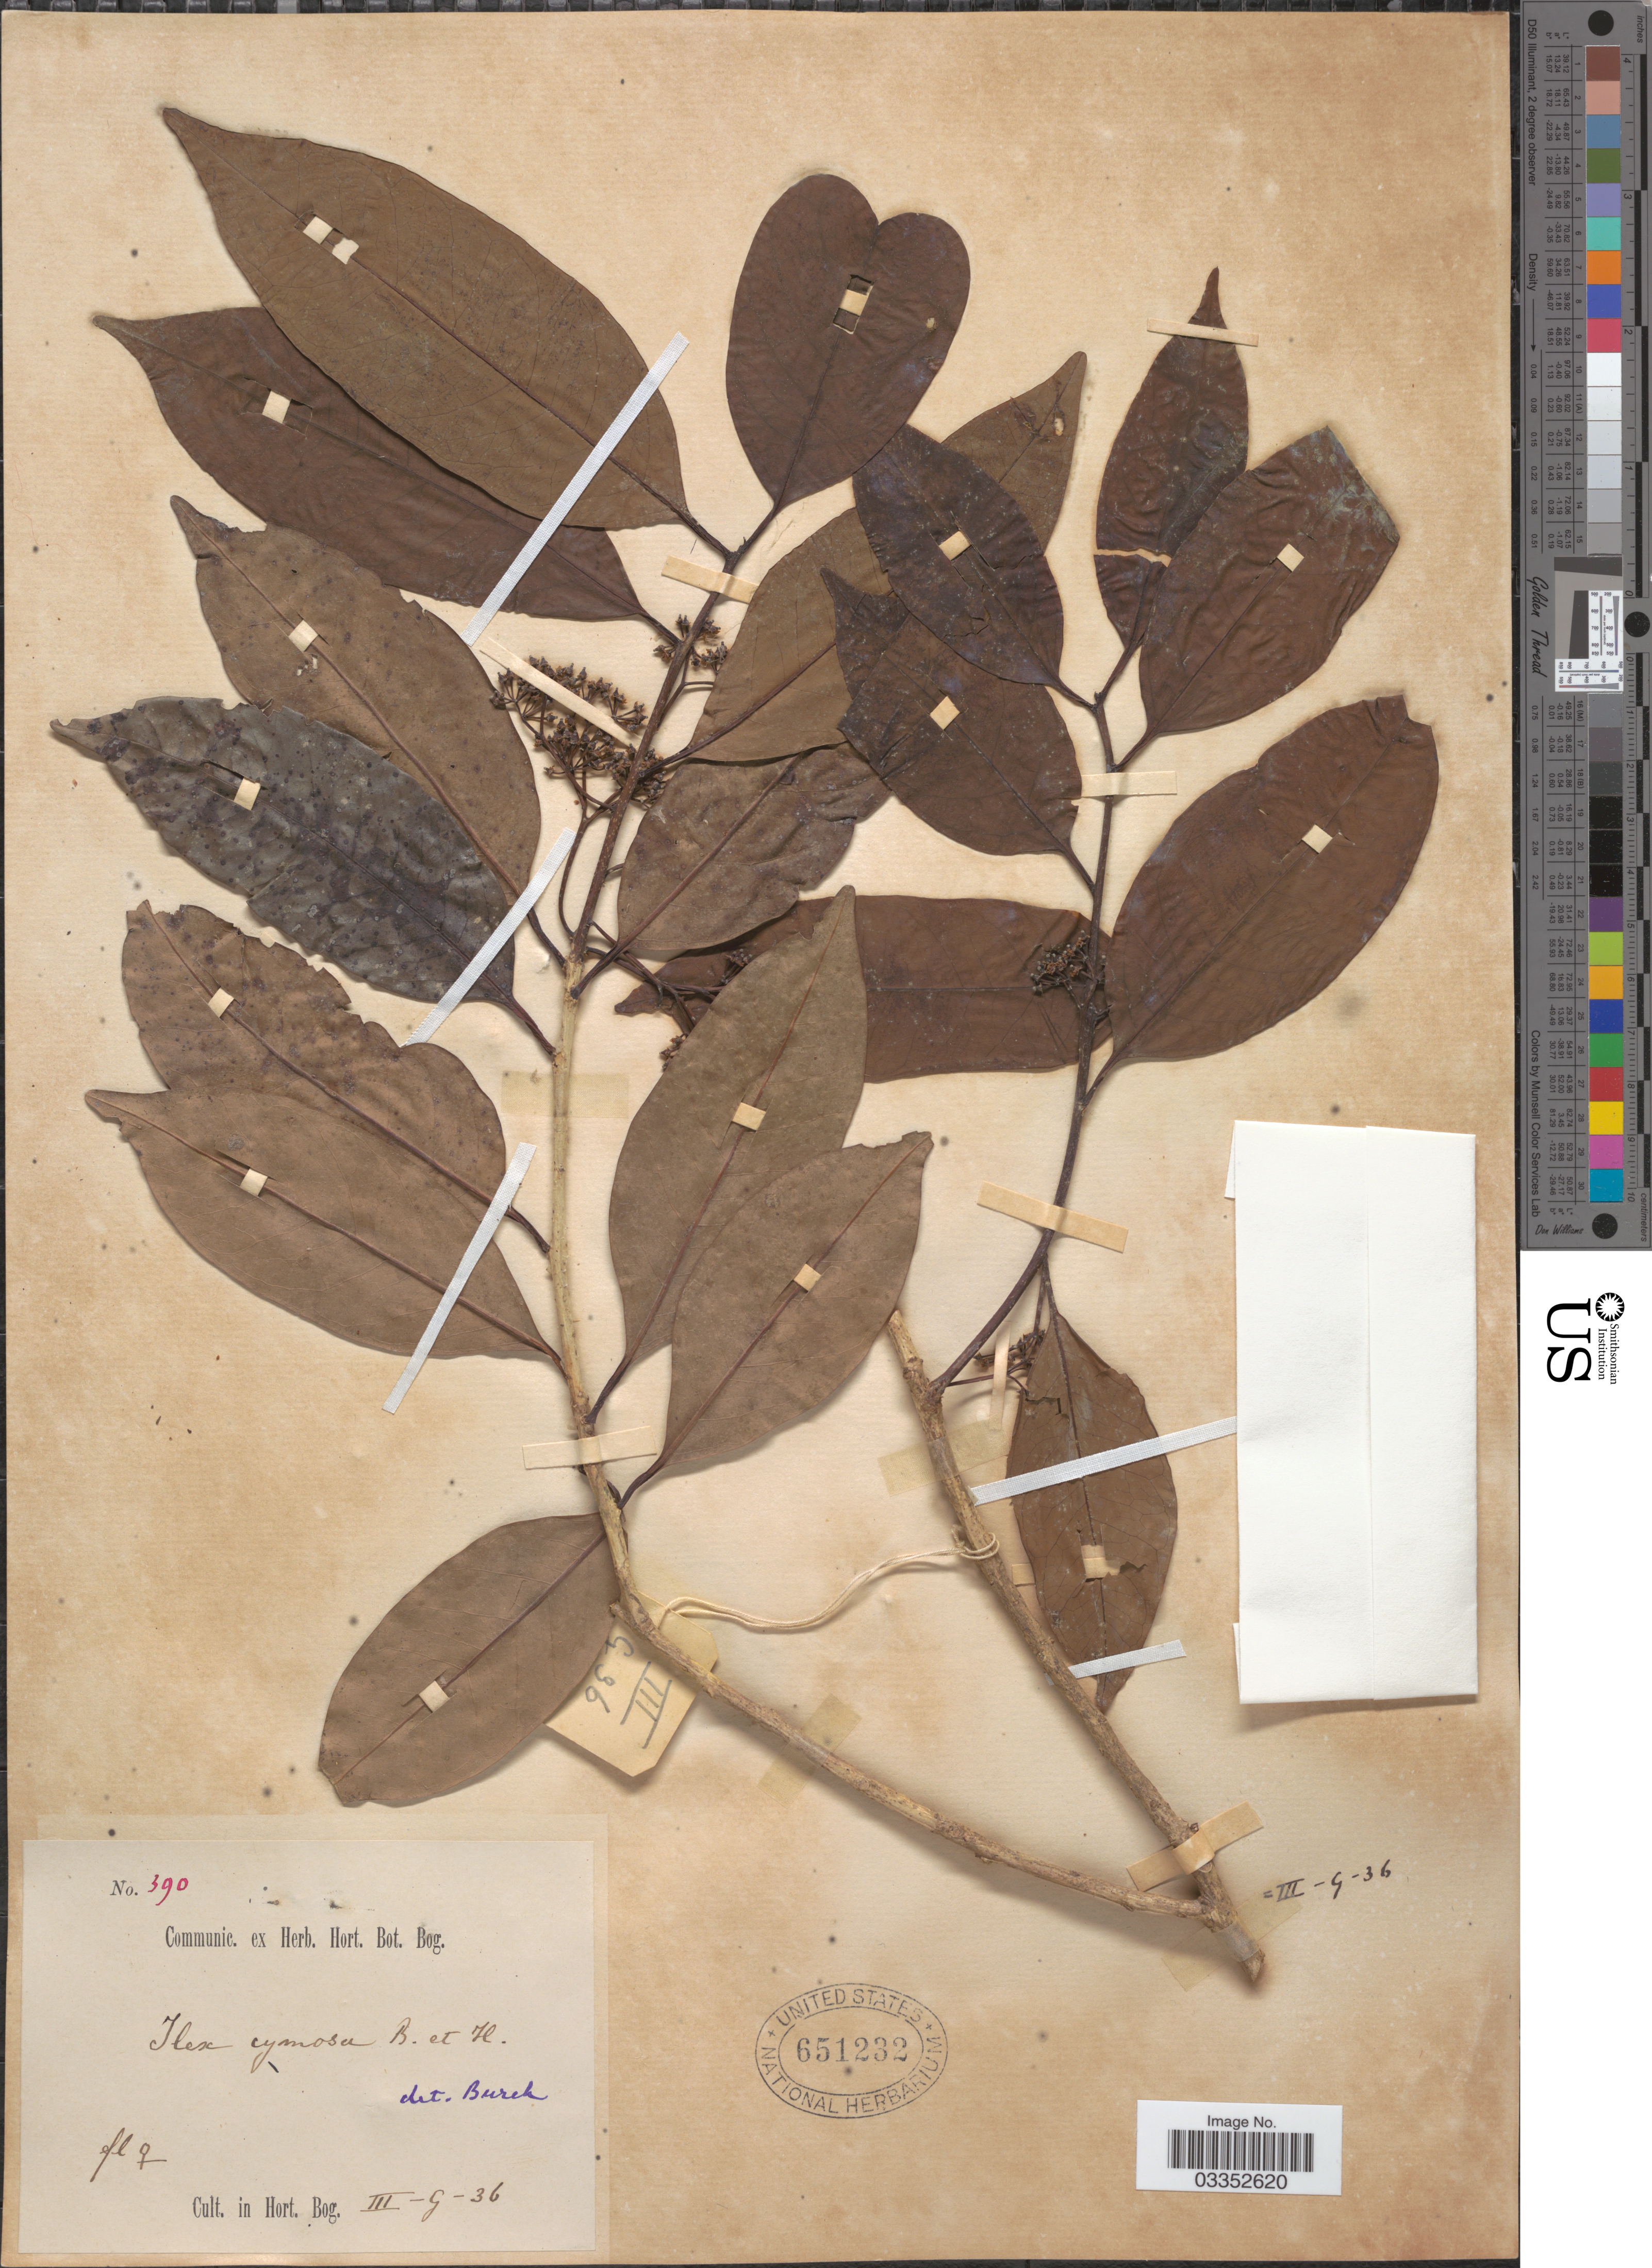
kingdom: Plantae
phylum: Tracheophyta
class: Magnoliopsida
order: Aquifoliales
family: Aquifoliaceae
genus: Ilex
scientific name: Ilex cymosa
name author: Blume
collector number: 390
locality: Cult. in Hort. Bog.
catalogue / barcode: US 651232